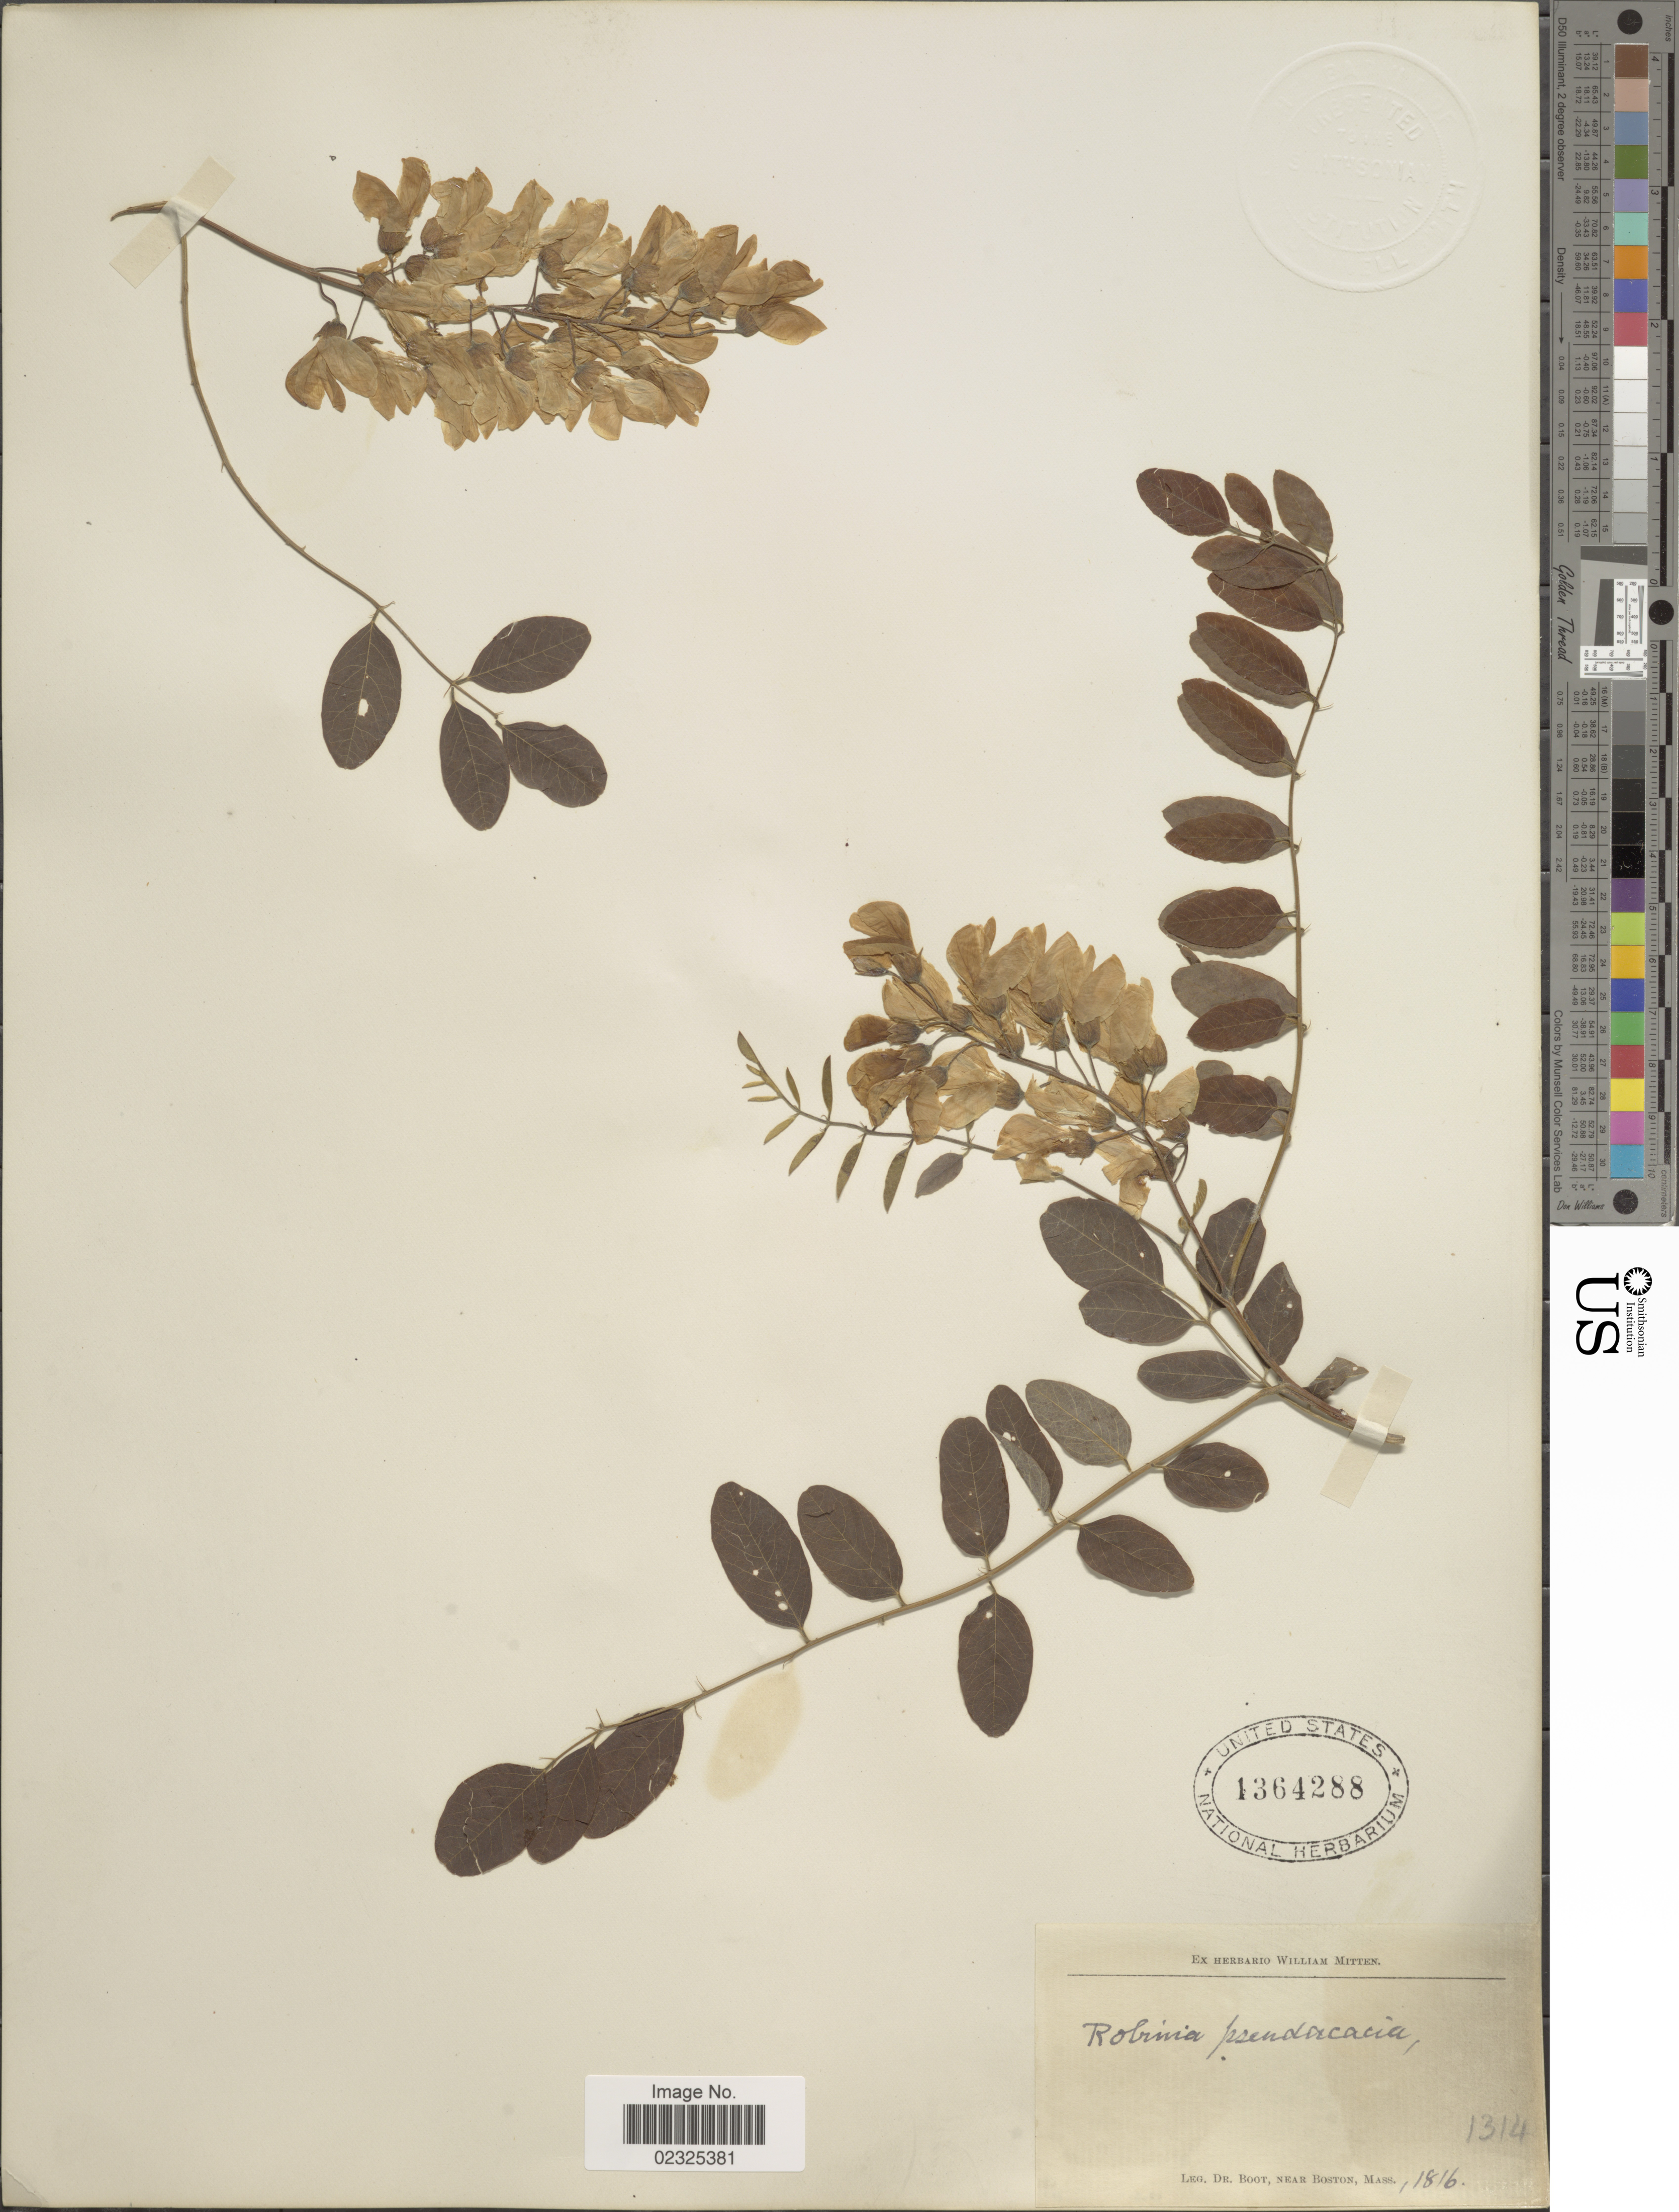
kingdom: Plantae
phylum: Tracheophyta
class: Magnoliopsida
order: Fabales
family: Fabaceae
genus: Robinia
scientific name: Robinia pseudoacacia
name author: L.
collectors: Boot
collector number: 1314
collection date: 1816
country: United States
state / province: Massachusetts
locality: Bear Boston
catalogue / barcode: US 1364288